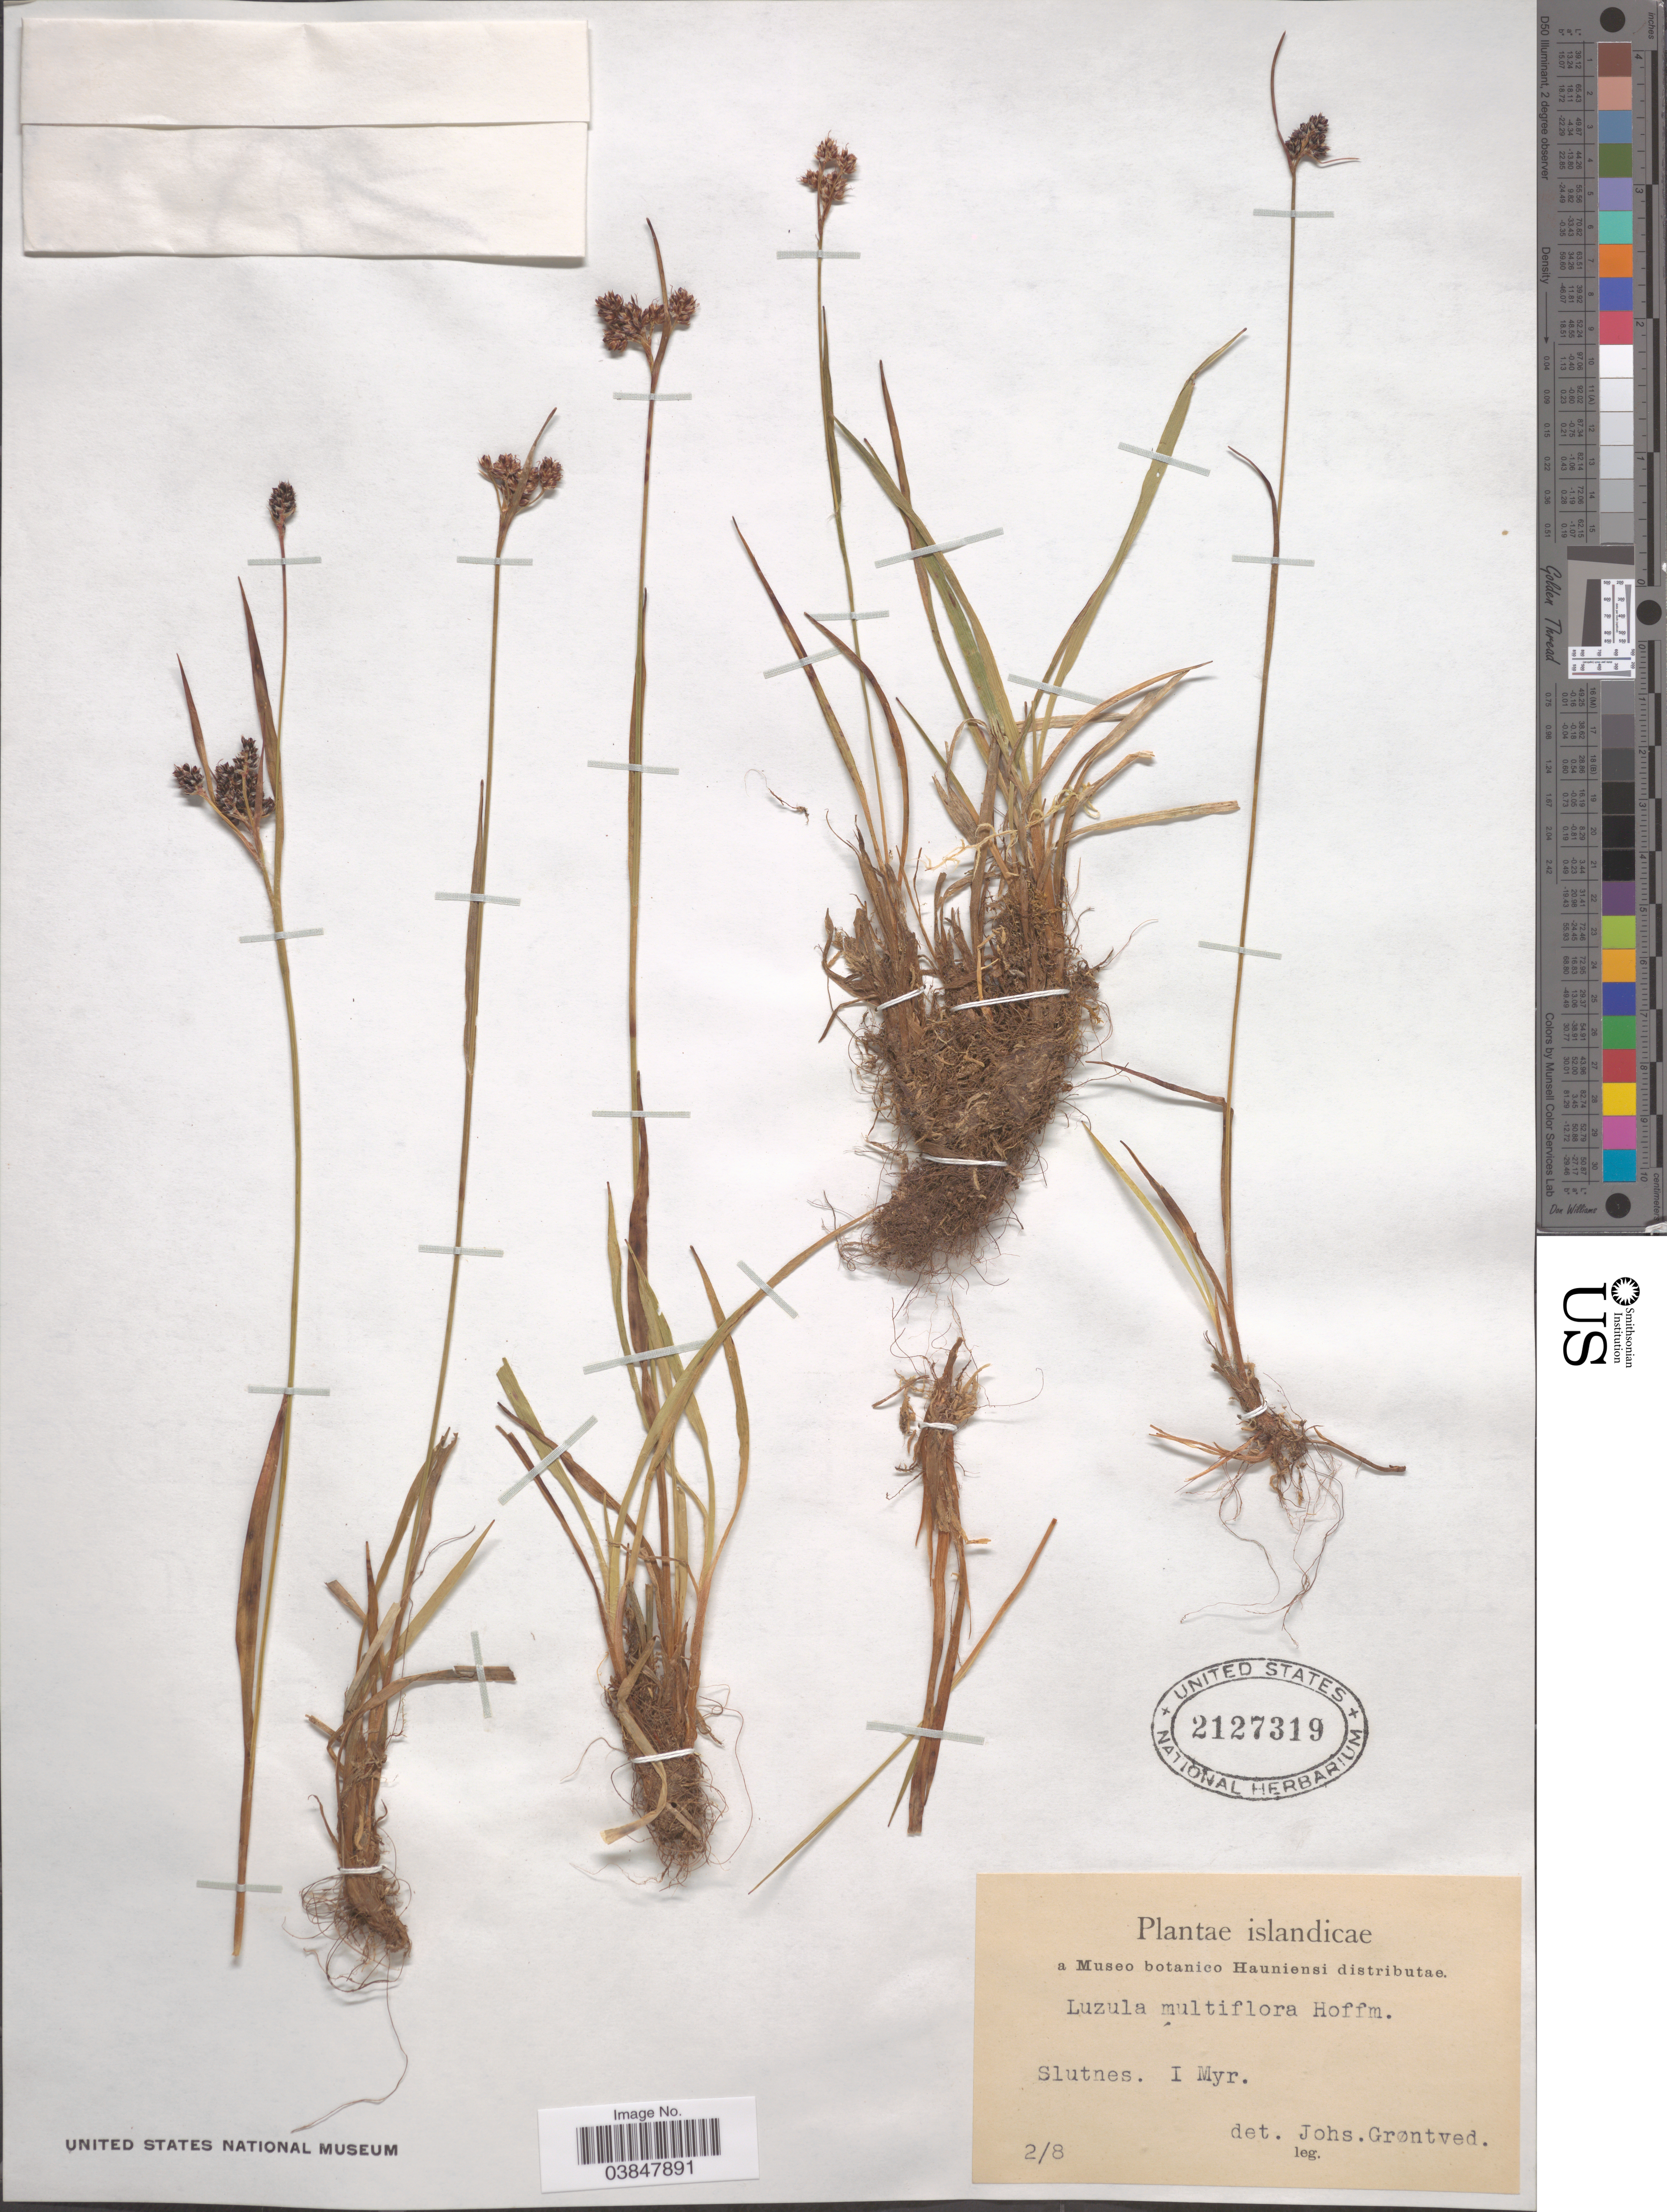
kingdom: Plantae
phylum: Tracheophyta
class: Liliopsida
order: Poales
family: Juncaceae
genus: Luzula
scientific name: Luzula multiflora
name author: (Ehrh.) Lej.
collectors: J. Grøntved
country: Iceland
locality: Islandicae. Slutnes. I Myr.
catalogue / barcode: US 2127319